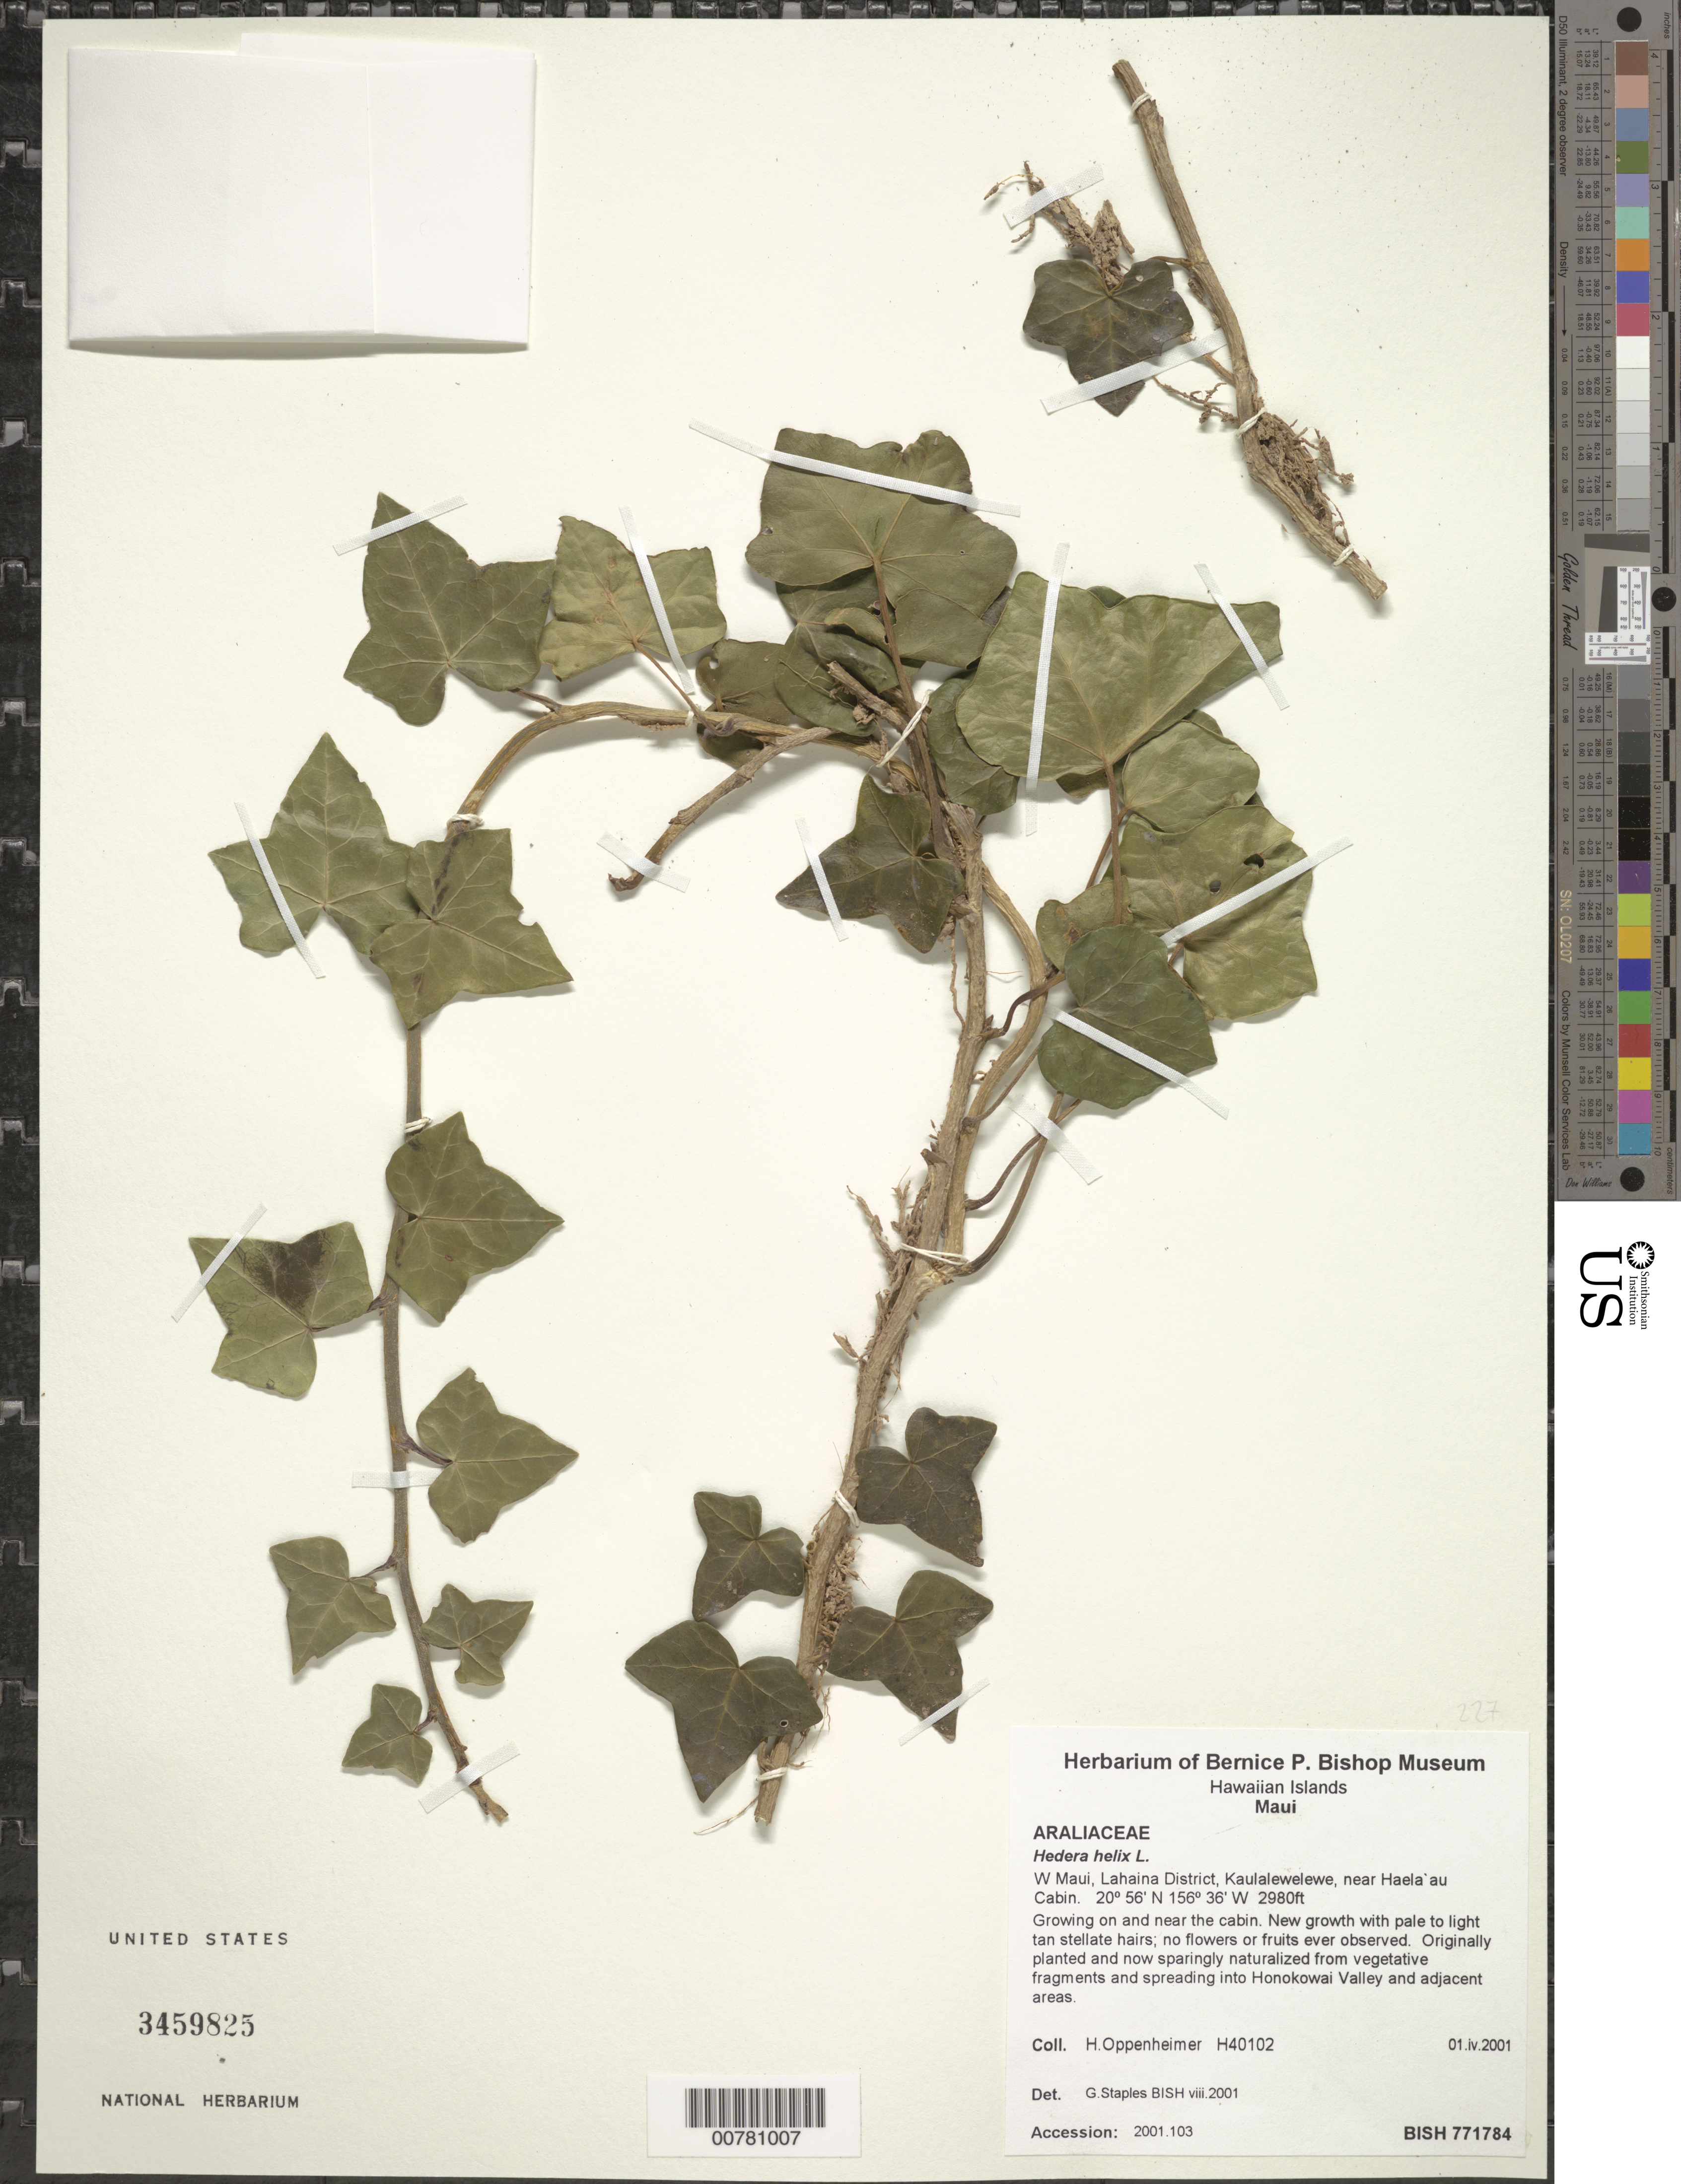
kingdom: Plantae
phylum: Tracheophyta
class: Magnoliopsida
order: Apiales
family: Araliaceae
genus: Hedera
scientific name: Hedera helix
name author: L.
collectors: H. Oppenheimer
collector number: H40102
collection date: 2001-04-01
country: United States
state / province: Hawaii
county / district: Maui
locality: Hawaiian Islands, Maui, W Maui, Lahaina District, Kaulalewelewe, near Haela'au Cabin.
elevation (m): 908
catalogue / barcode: US 3459825